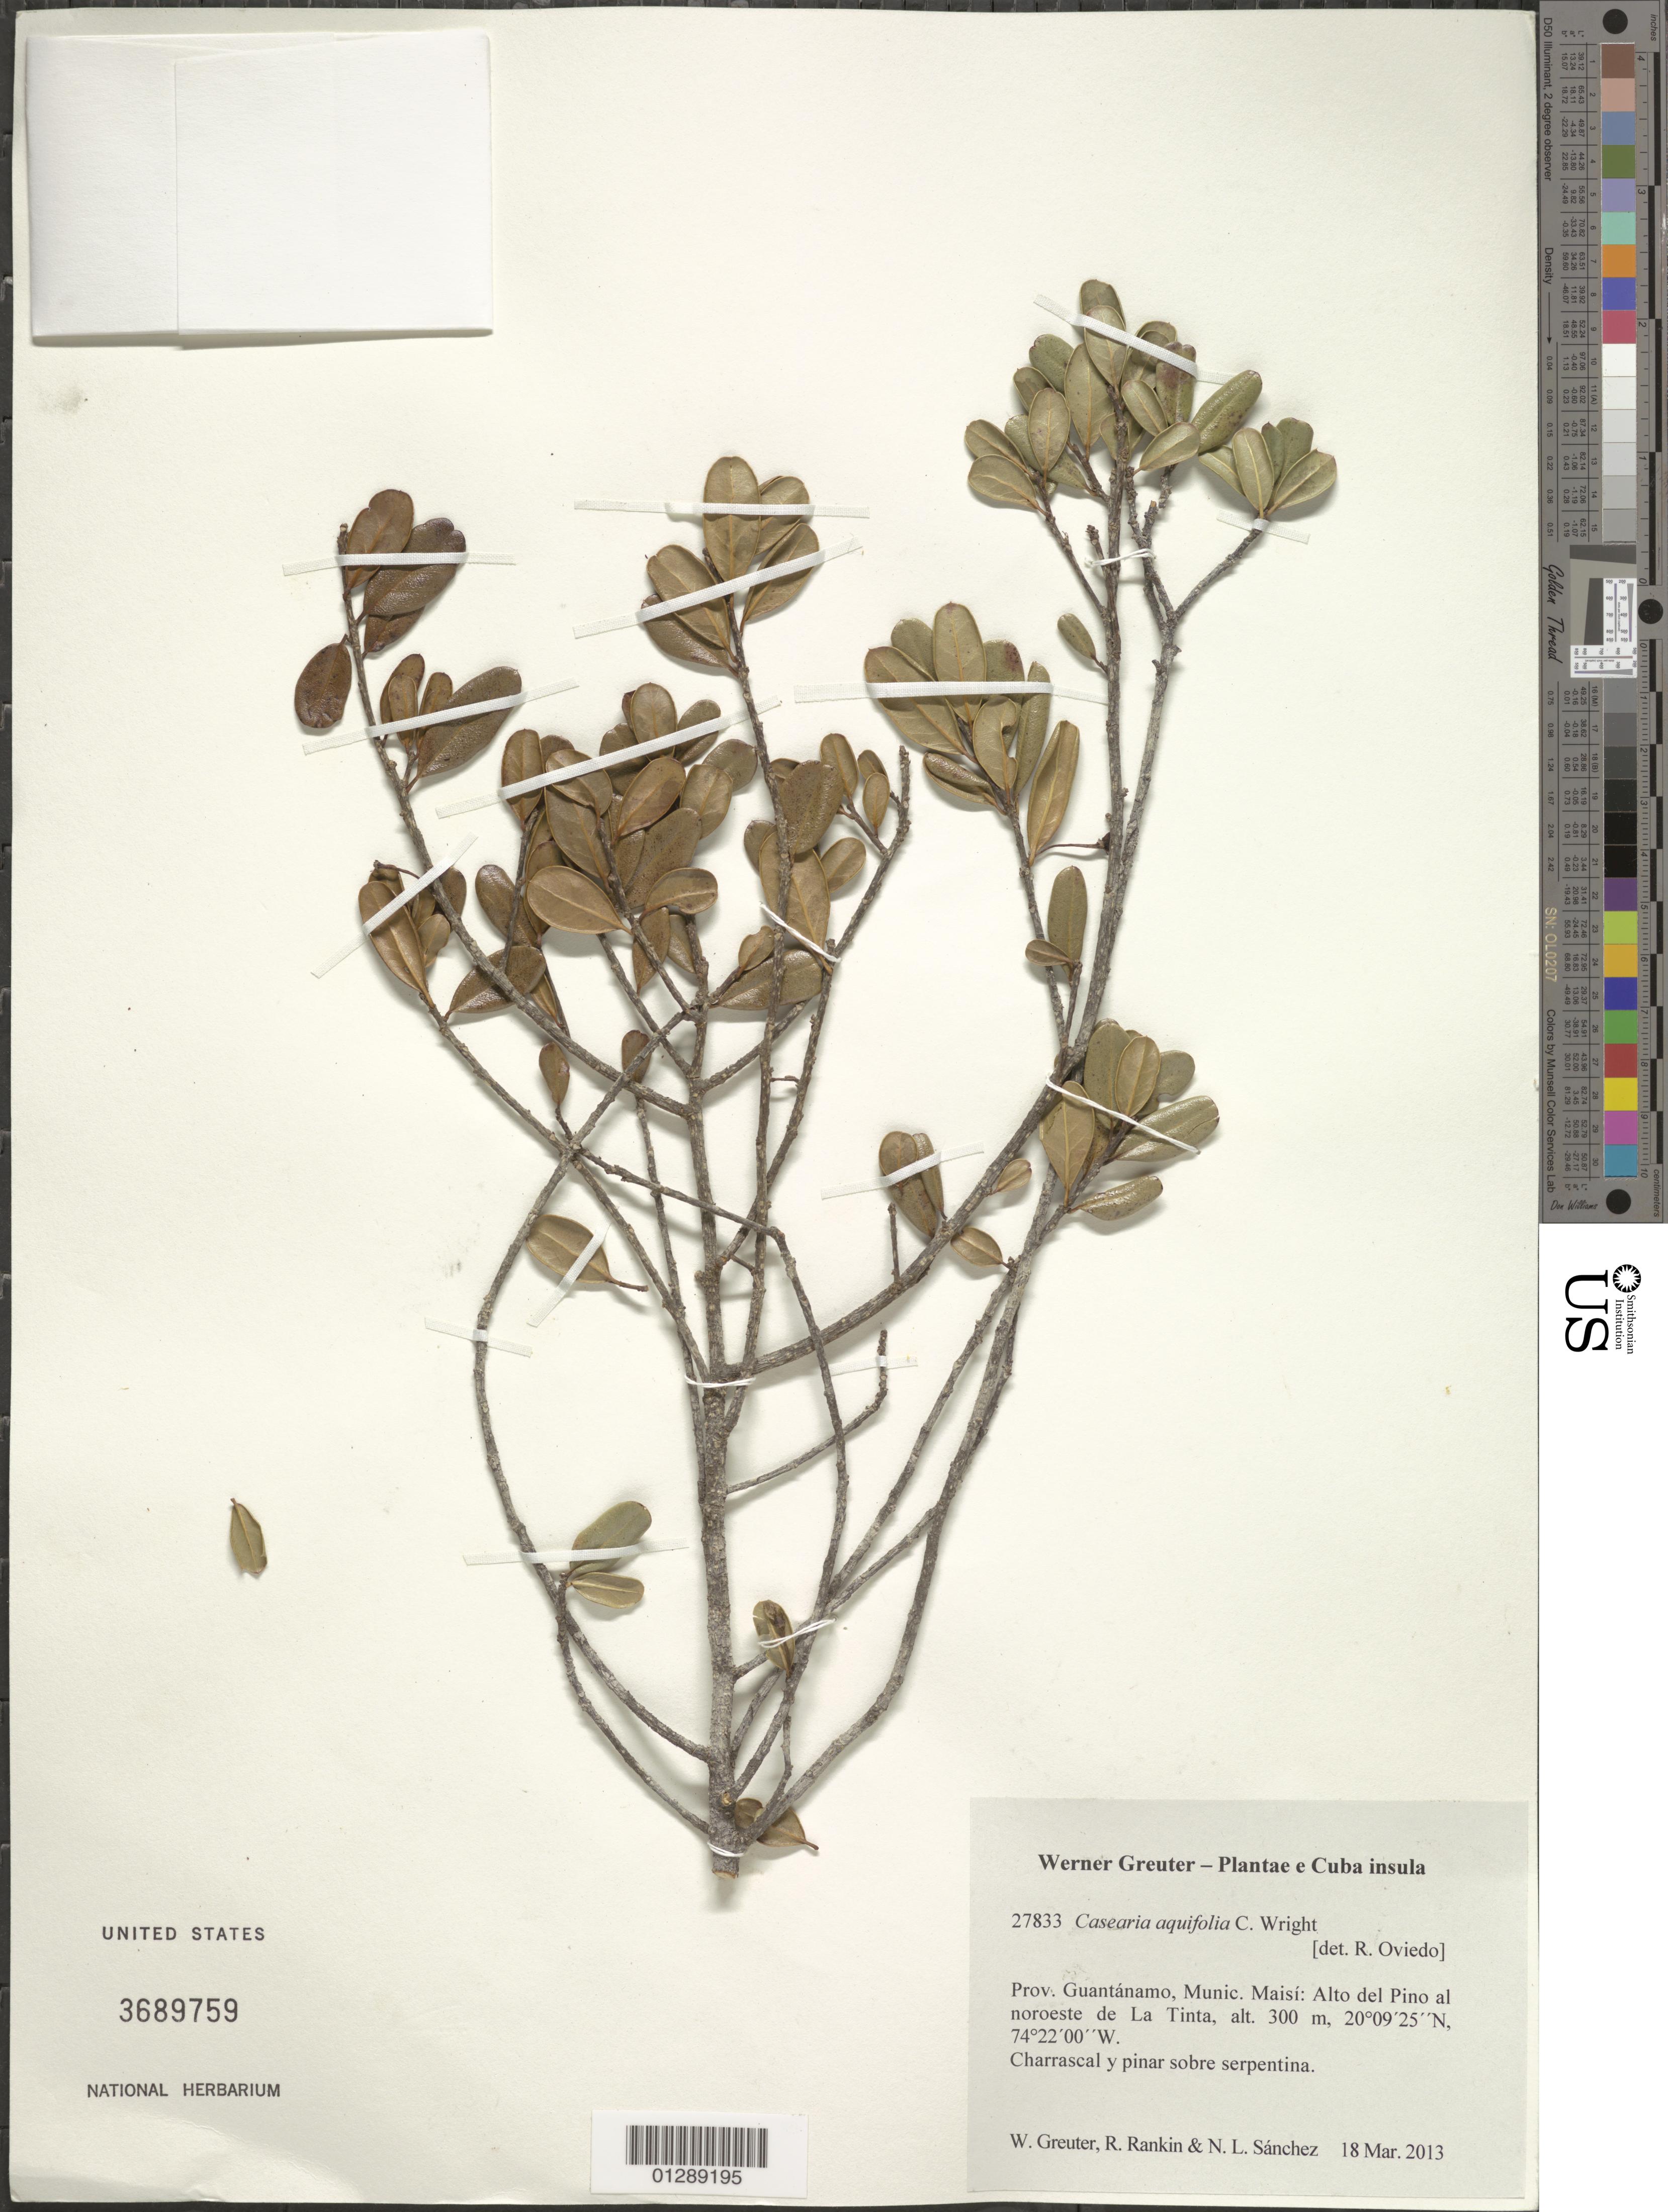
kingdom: Plantae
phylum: Tracheophyta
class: Magnoliopsida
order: Malpighiales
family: Salicaceae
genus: Casearia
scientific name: Casearia aquifolia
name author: C. Wright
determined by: Oviedo, R.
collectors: W. R. Greuter, R. Rankin Rodriguez & N. Sanchez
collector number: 27833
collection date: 2013-03-18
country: Cuba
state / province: Guantanamo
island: Cuba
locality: Munic. Maisí: Alto del Pino al noroeste de La Tinta.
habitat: Charrascal y pinar sobre serpentina.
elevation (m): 300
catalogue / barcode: US 3689759